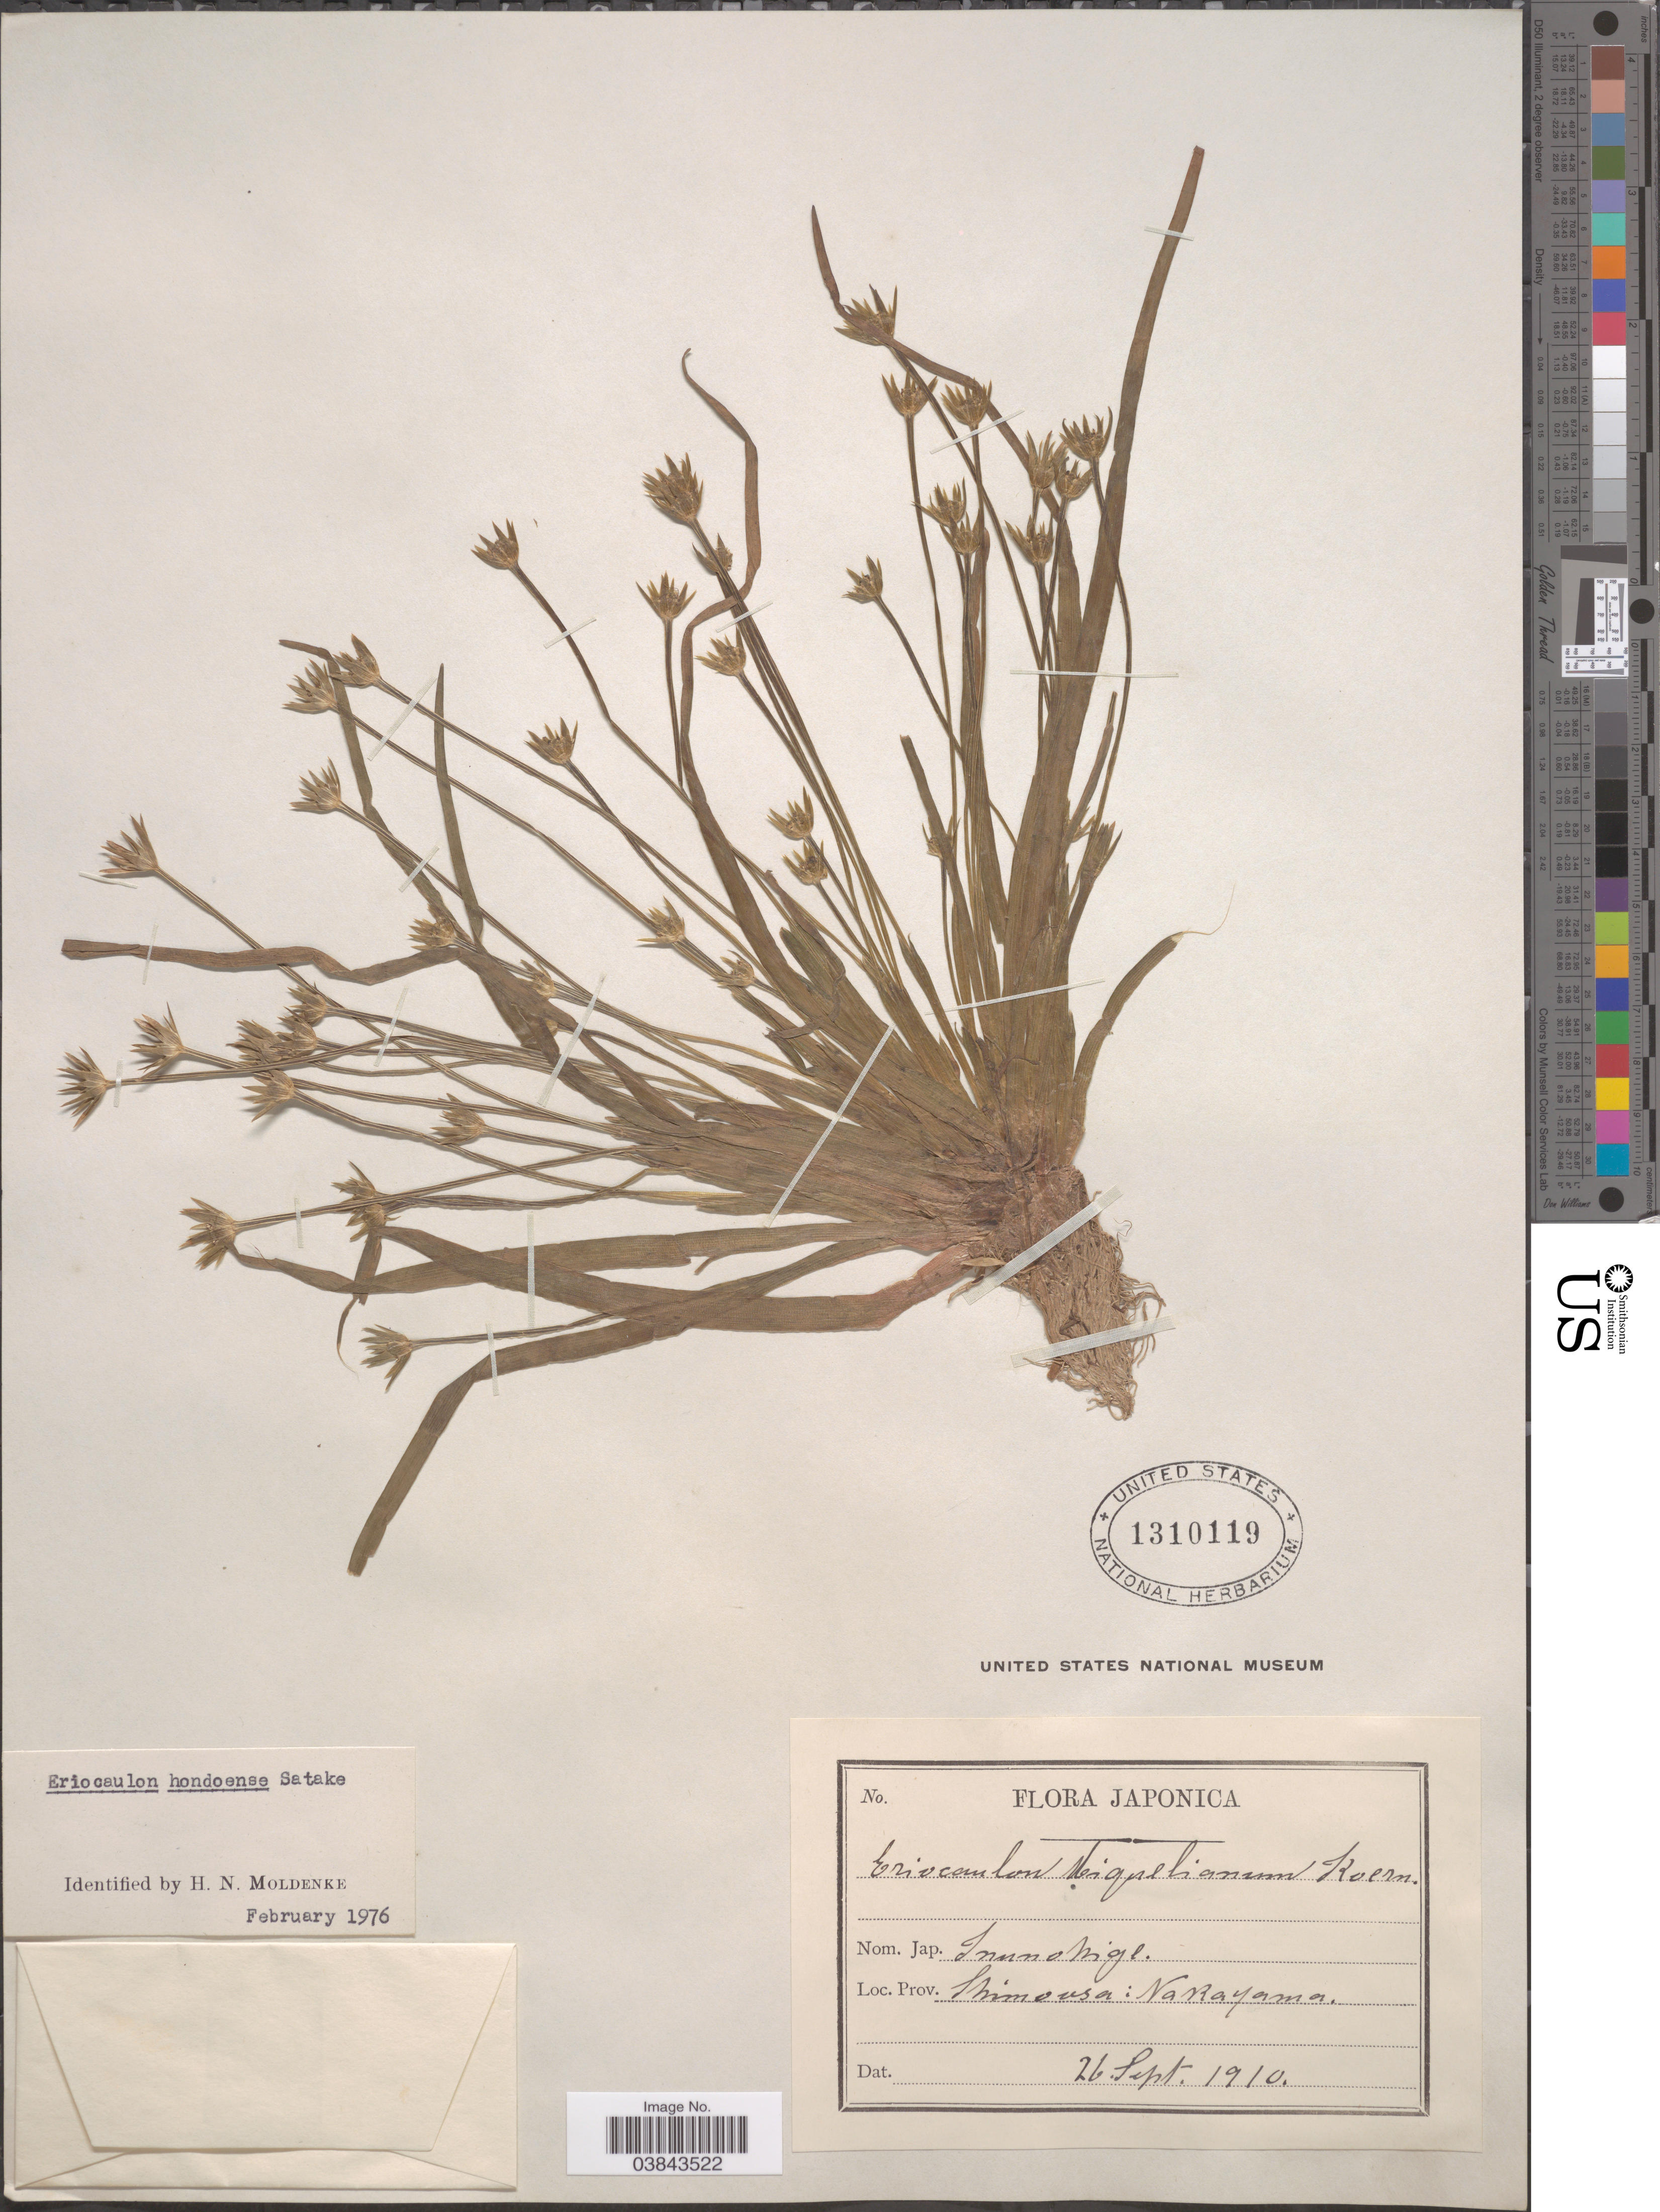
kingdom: Plantae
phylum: Tracheophyta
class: Liliopsida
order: Poales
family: Eriocaulaceae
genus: Eriocaulon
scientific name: Eriocaulon hondoense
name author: Satake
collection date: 1910-09-26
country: Japan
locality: Prov. Shimousa: Nakayama.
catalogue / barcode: US 1310119